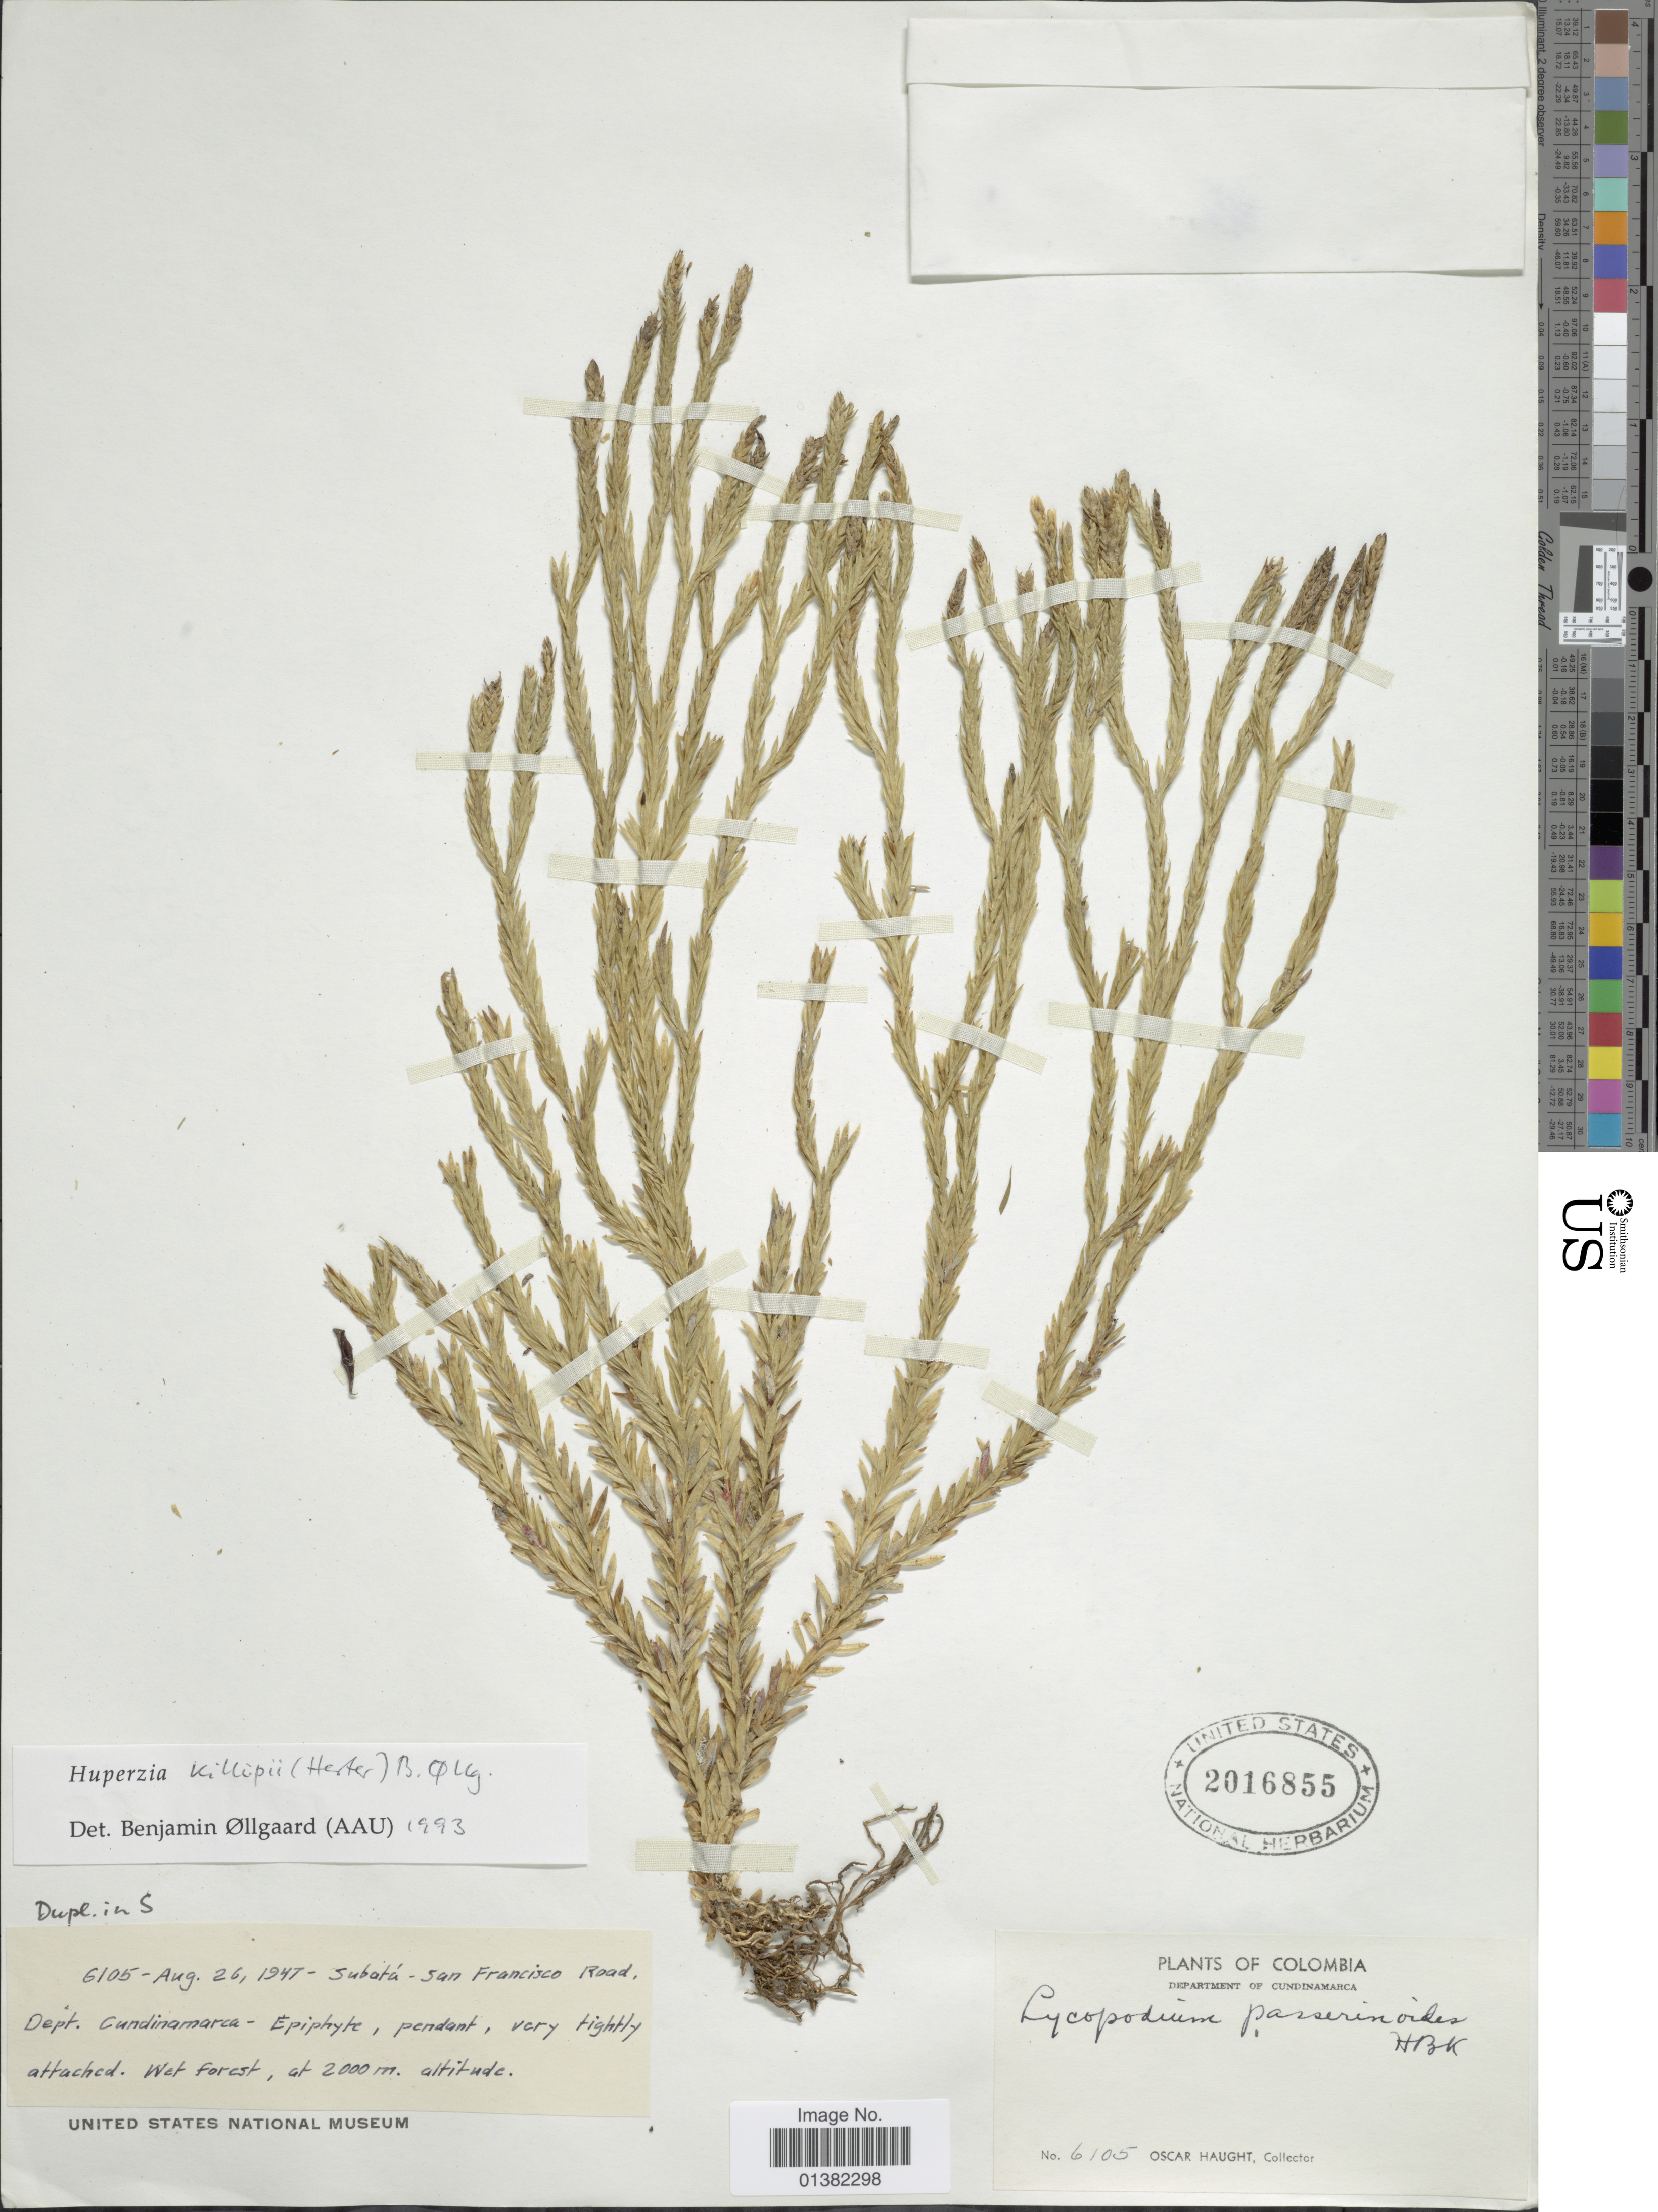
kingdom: Plantae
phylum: Tracheophyta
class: Lycopodiopsida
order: Lycopodiales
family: Lycopodiaceae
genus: Phlegmariurus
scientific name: Phlegmariurus killipii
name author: (Herter) B. Øllg.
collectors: O. L. Haught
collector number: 6105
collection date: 1947-08-26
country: Colombia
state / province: Cundinamarca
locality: Subatá, San Francisco Road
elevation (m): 2000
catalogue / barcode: US 2016855